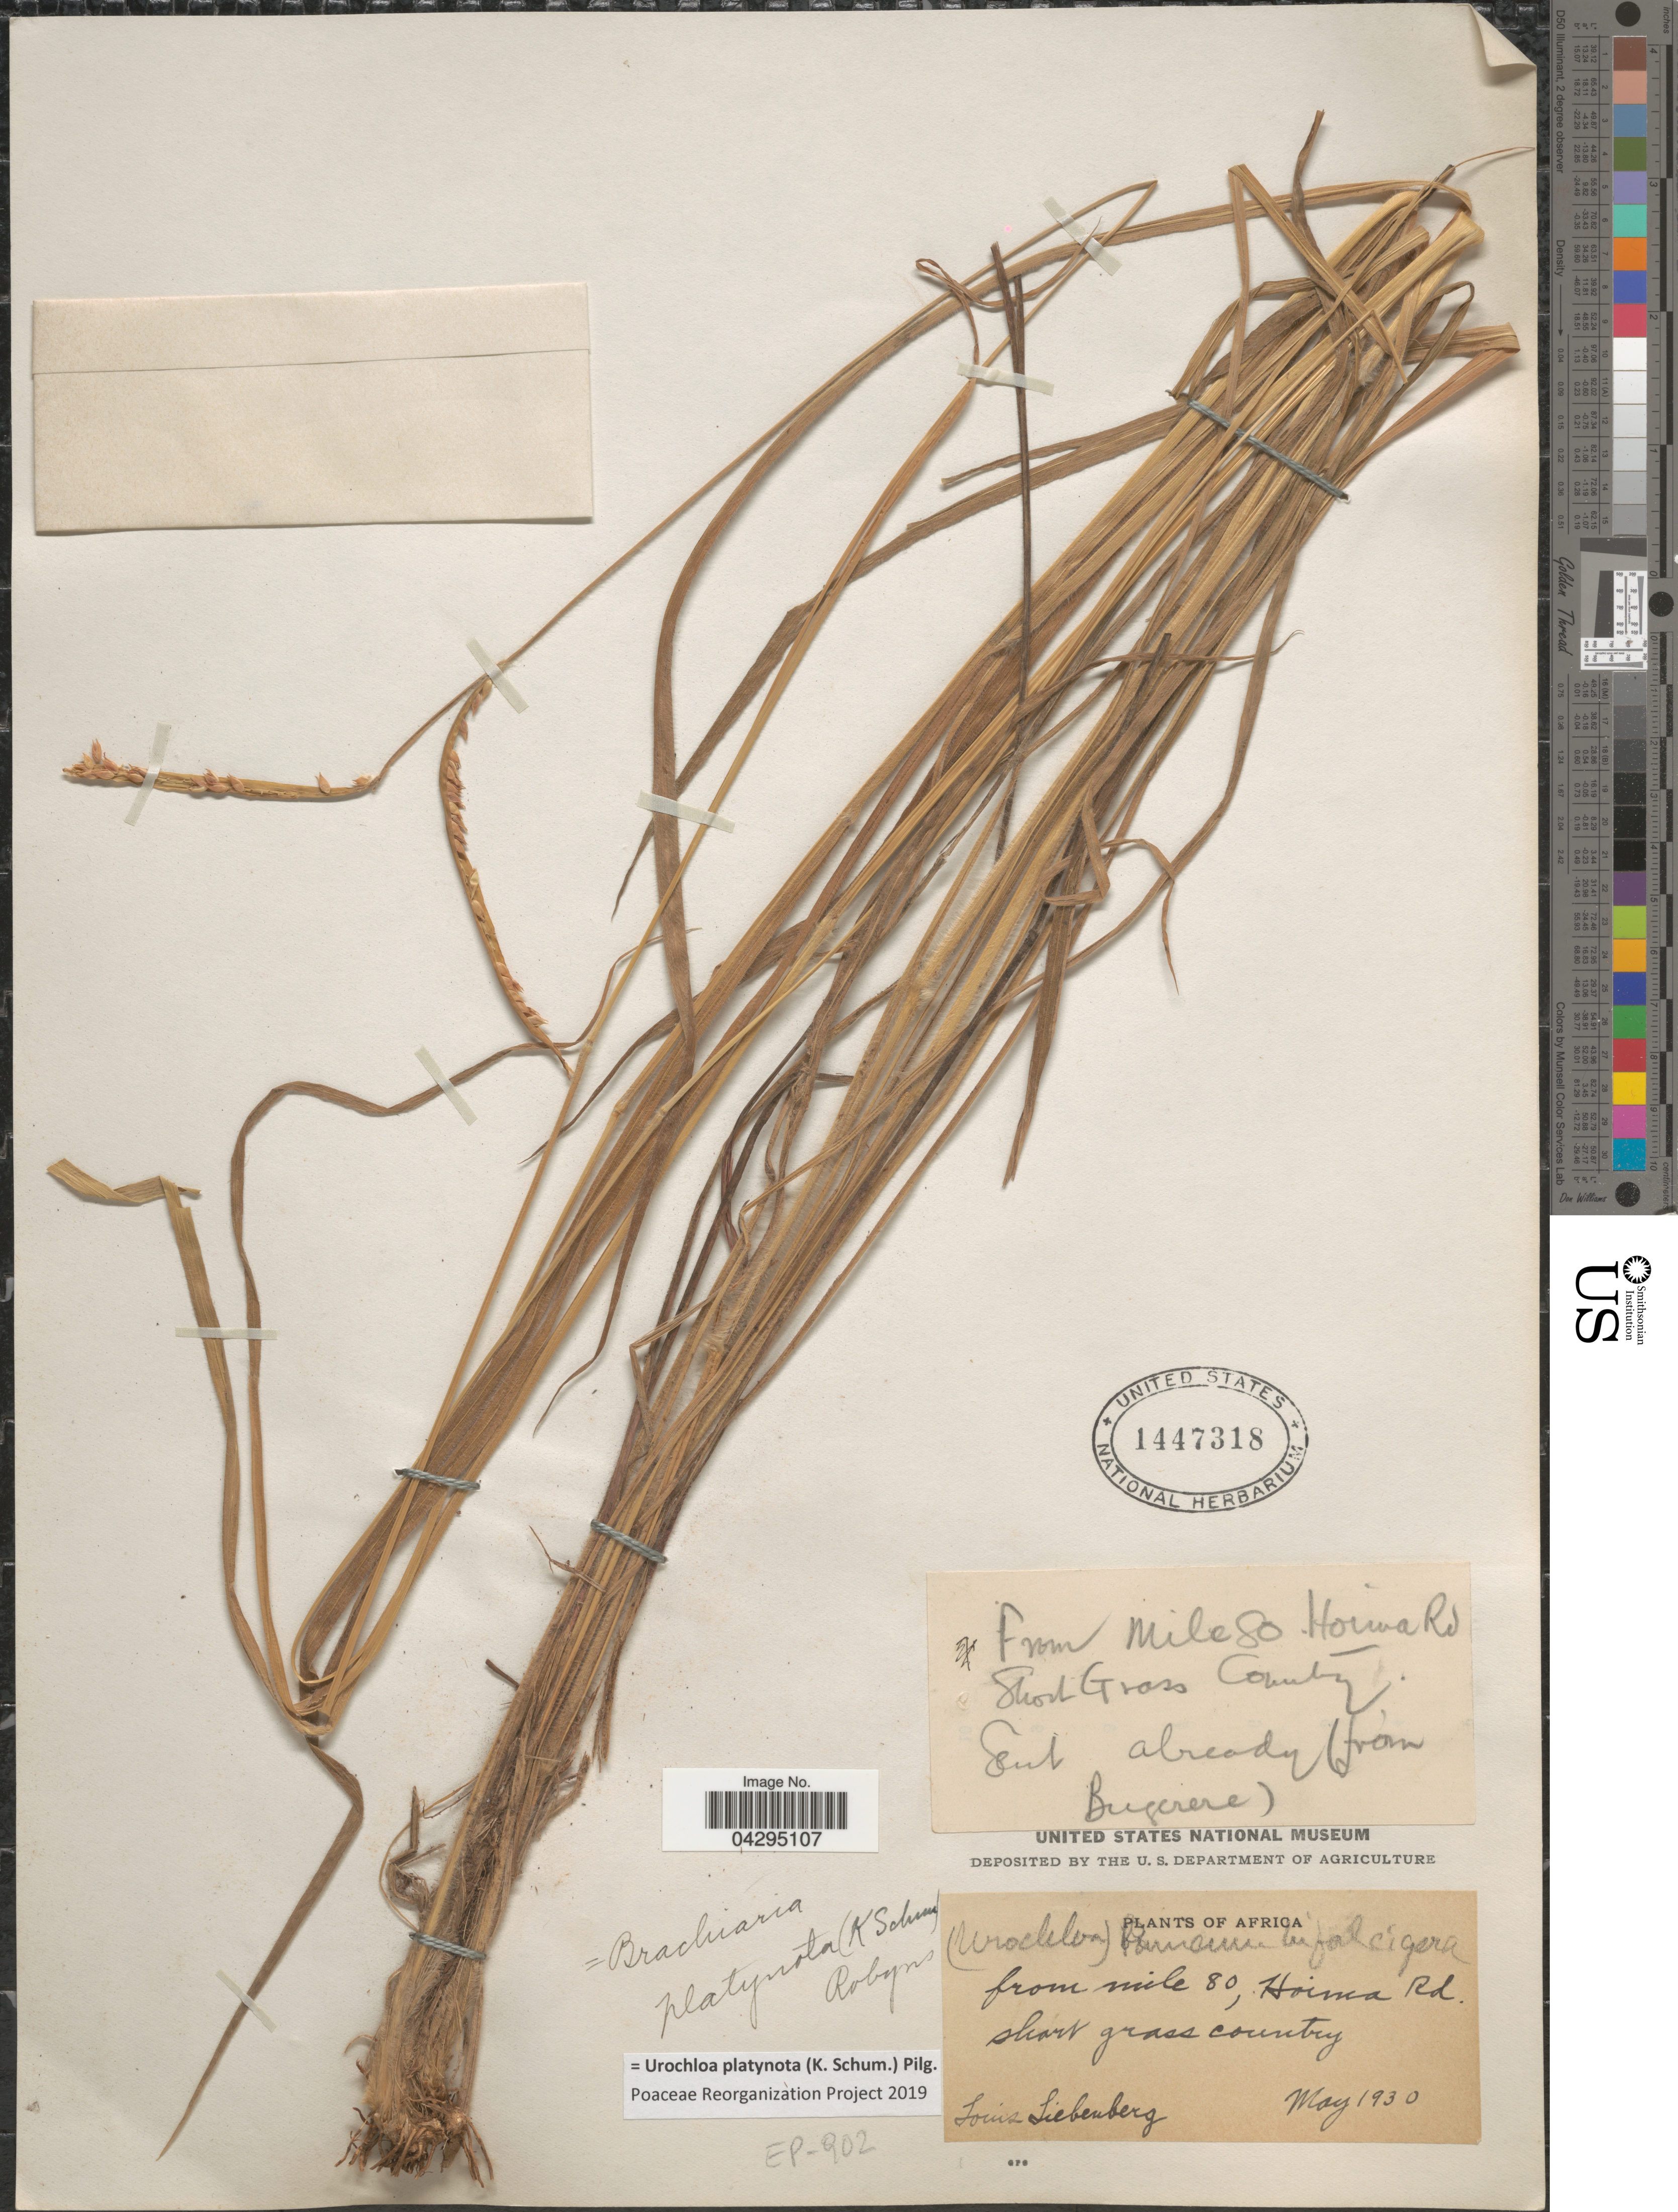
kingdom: Plantae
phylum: Tracheophyta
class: Liliopsida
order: Poales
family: Poaceae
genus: Urochloa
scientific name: Urochloa platynota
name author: (K. Schum.) Pilg.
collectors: L. Liebenberg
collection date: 1930-05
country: Uganda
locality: From mile 80, Hoima Rd.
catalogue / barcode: US 1447318